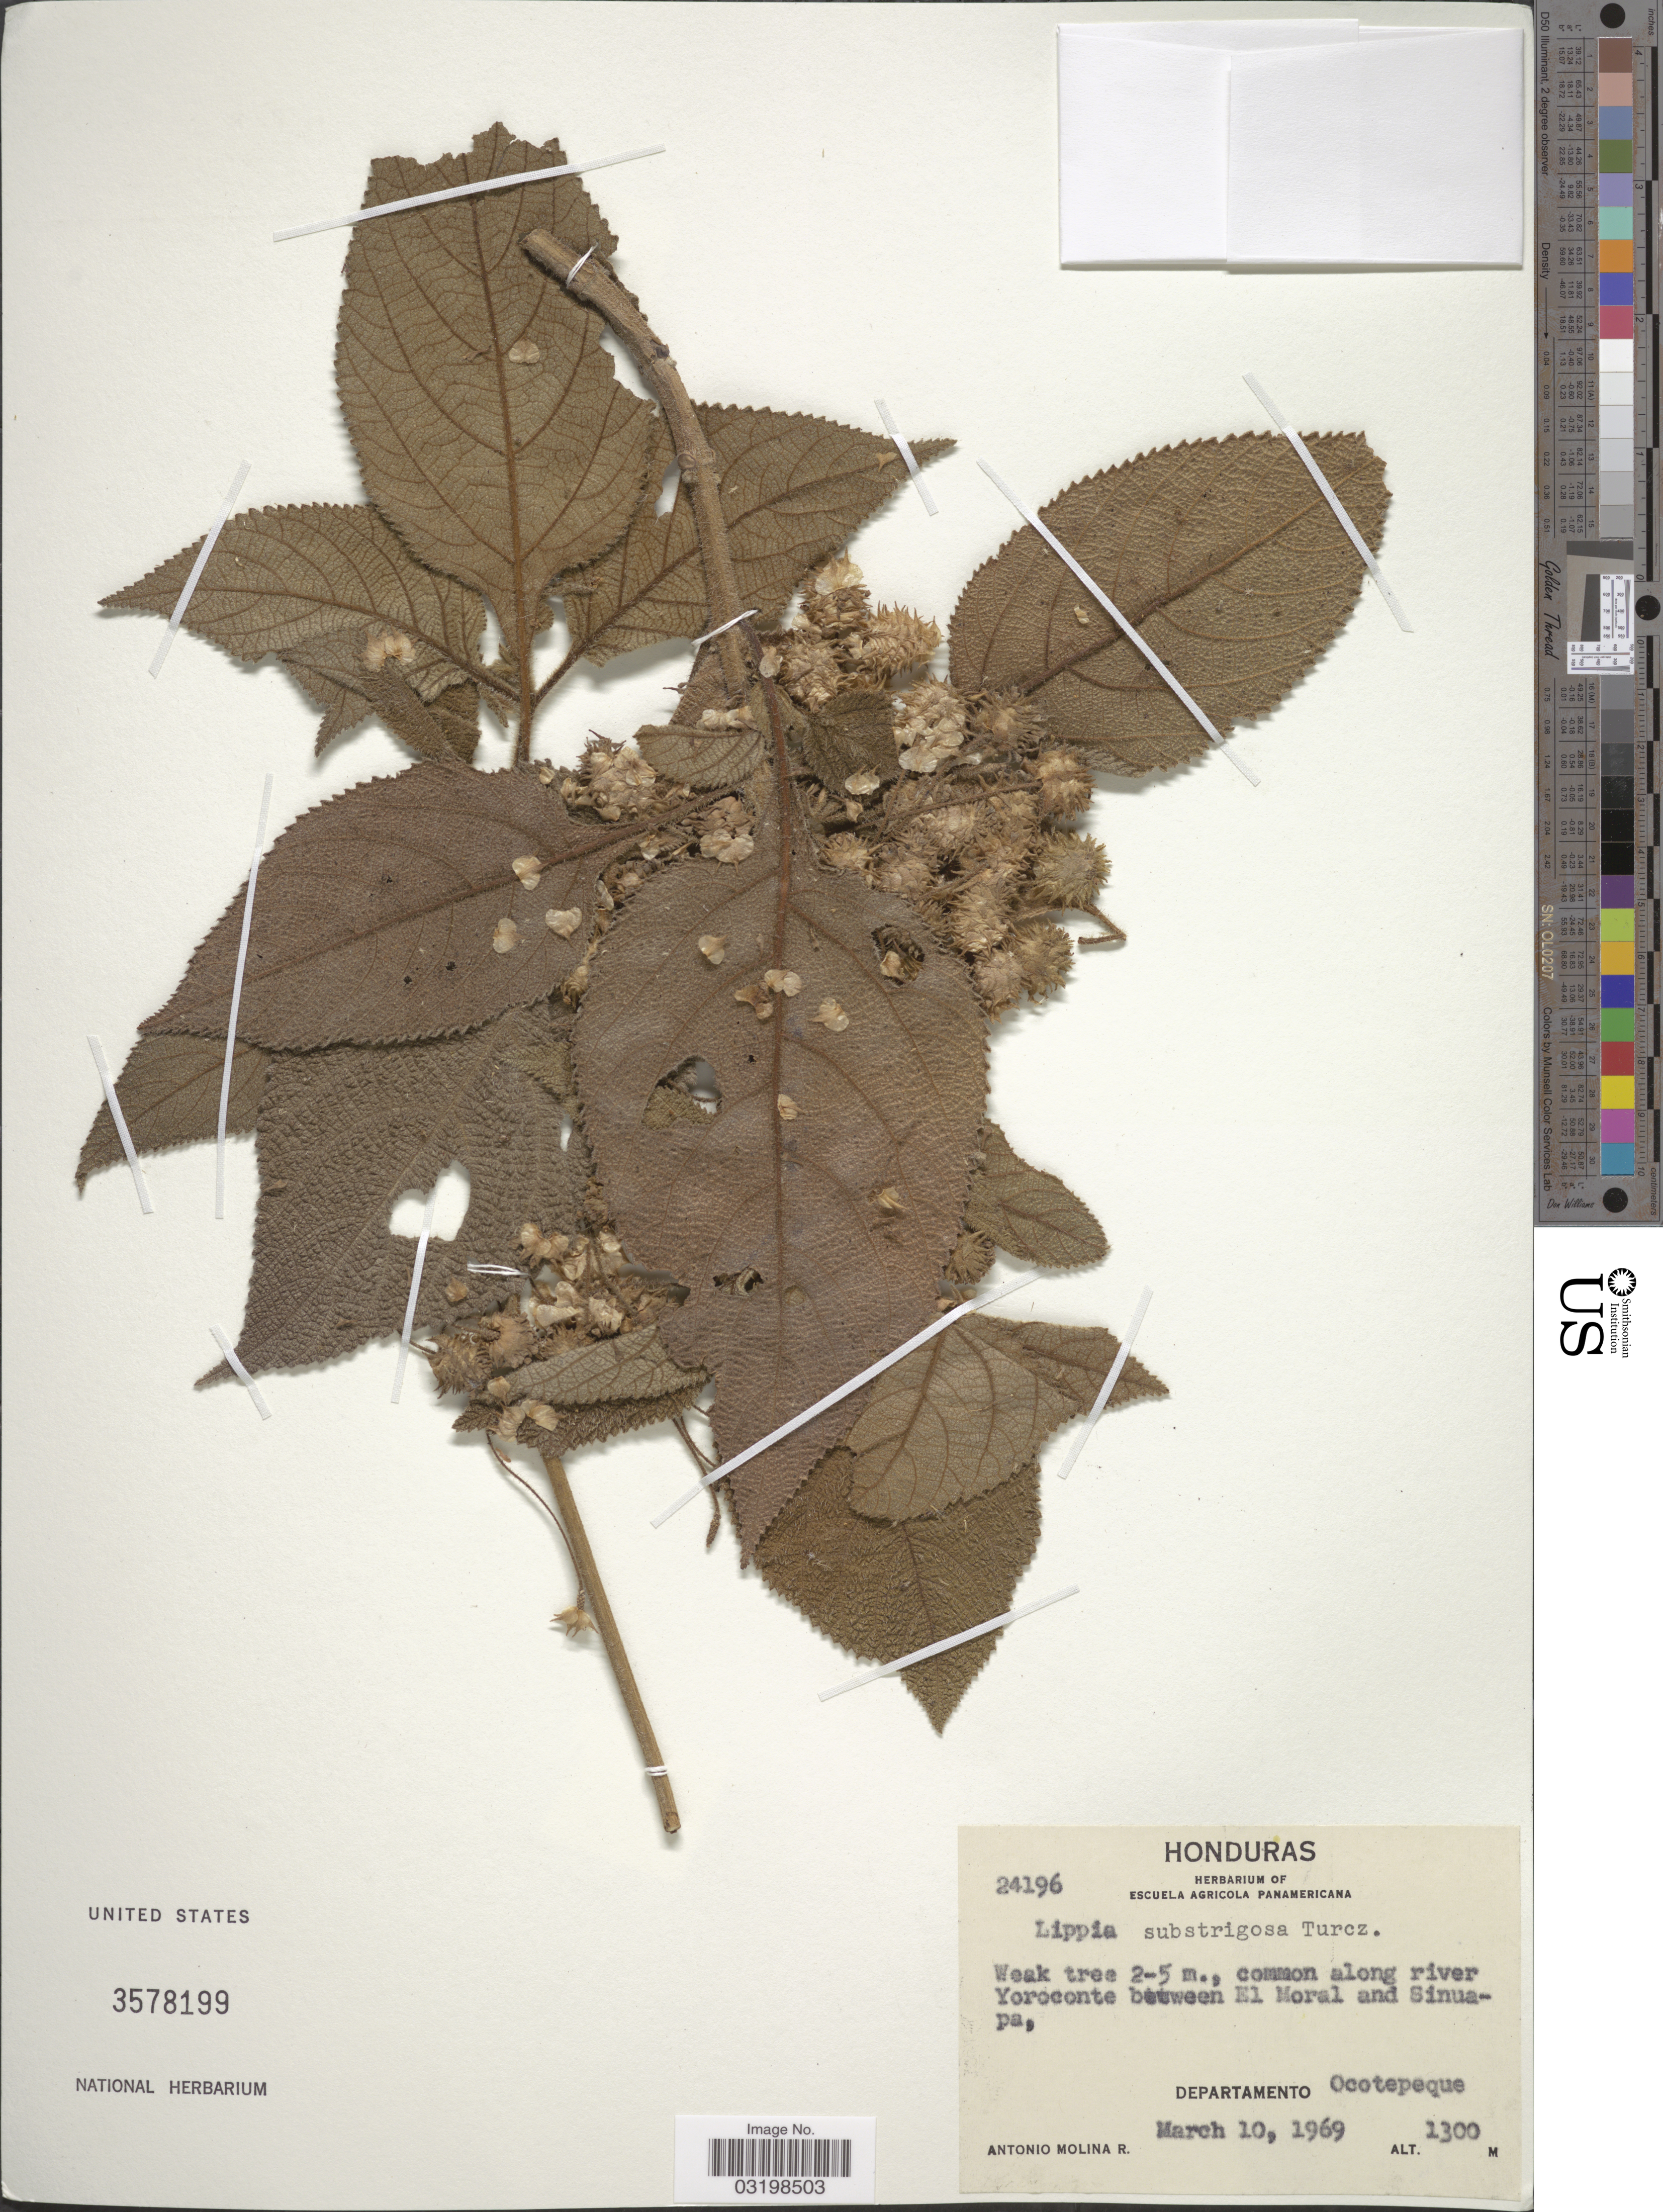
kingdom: Plantae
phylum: Tracheophyta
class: Magnoliopsida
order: Lamiales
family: Verbenaceae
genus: Lippia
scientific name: Lippia umbellata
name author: Cav.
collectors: A. Molina R.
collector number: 24196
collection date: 1969-03-10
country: Honduras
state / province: Ocotepeque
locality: Common along river Yoroconte between El Moral and Sinuapa, Departamento Ocotepeque.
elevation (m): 1300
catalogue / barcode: US 3578199